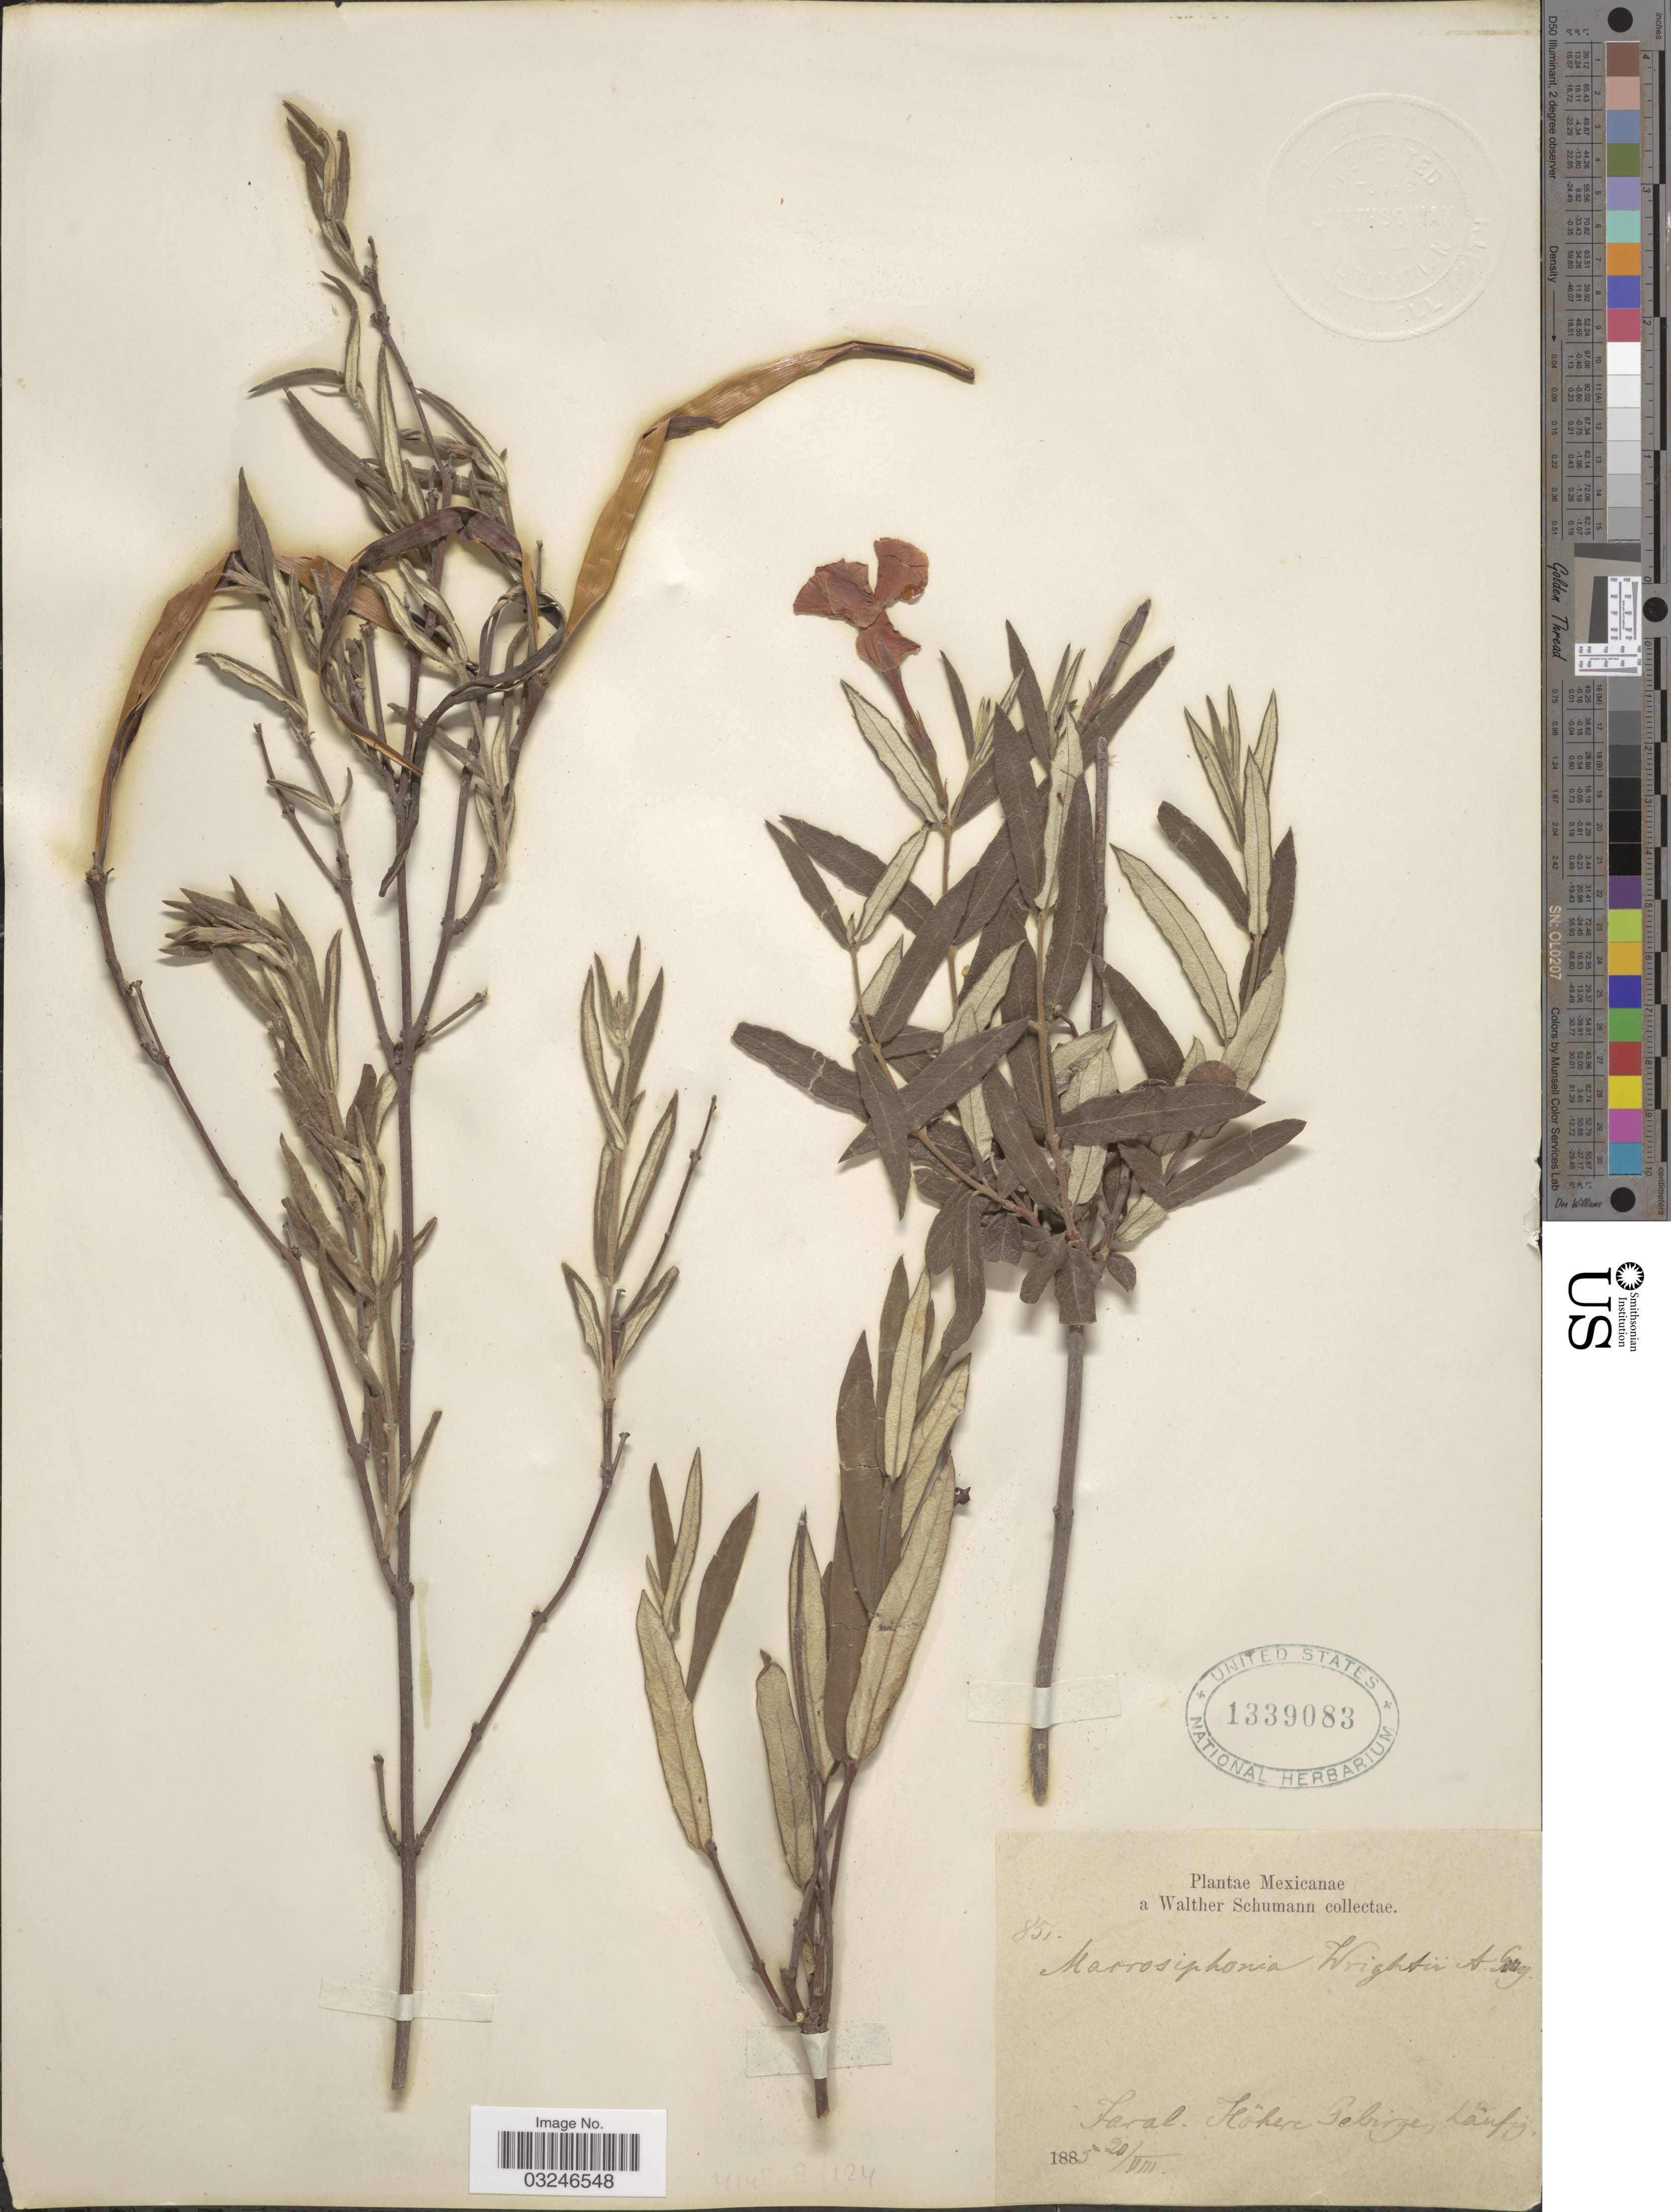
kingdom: Plantae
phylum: Tracheophyta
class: Magnoliopsida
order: Gentianales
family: Apocynaceae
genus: Macrosiphonia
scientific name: Macrosiphonia wrightii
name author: A. Gray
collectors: W. Schumann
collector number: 851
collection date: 1885-08-20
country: Mexico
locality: Taral. Höher Gebirge, Läufig.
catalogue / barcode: US 1339083